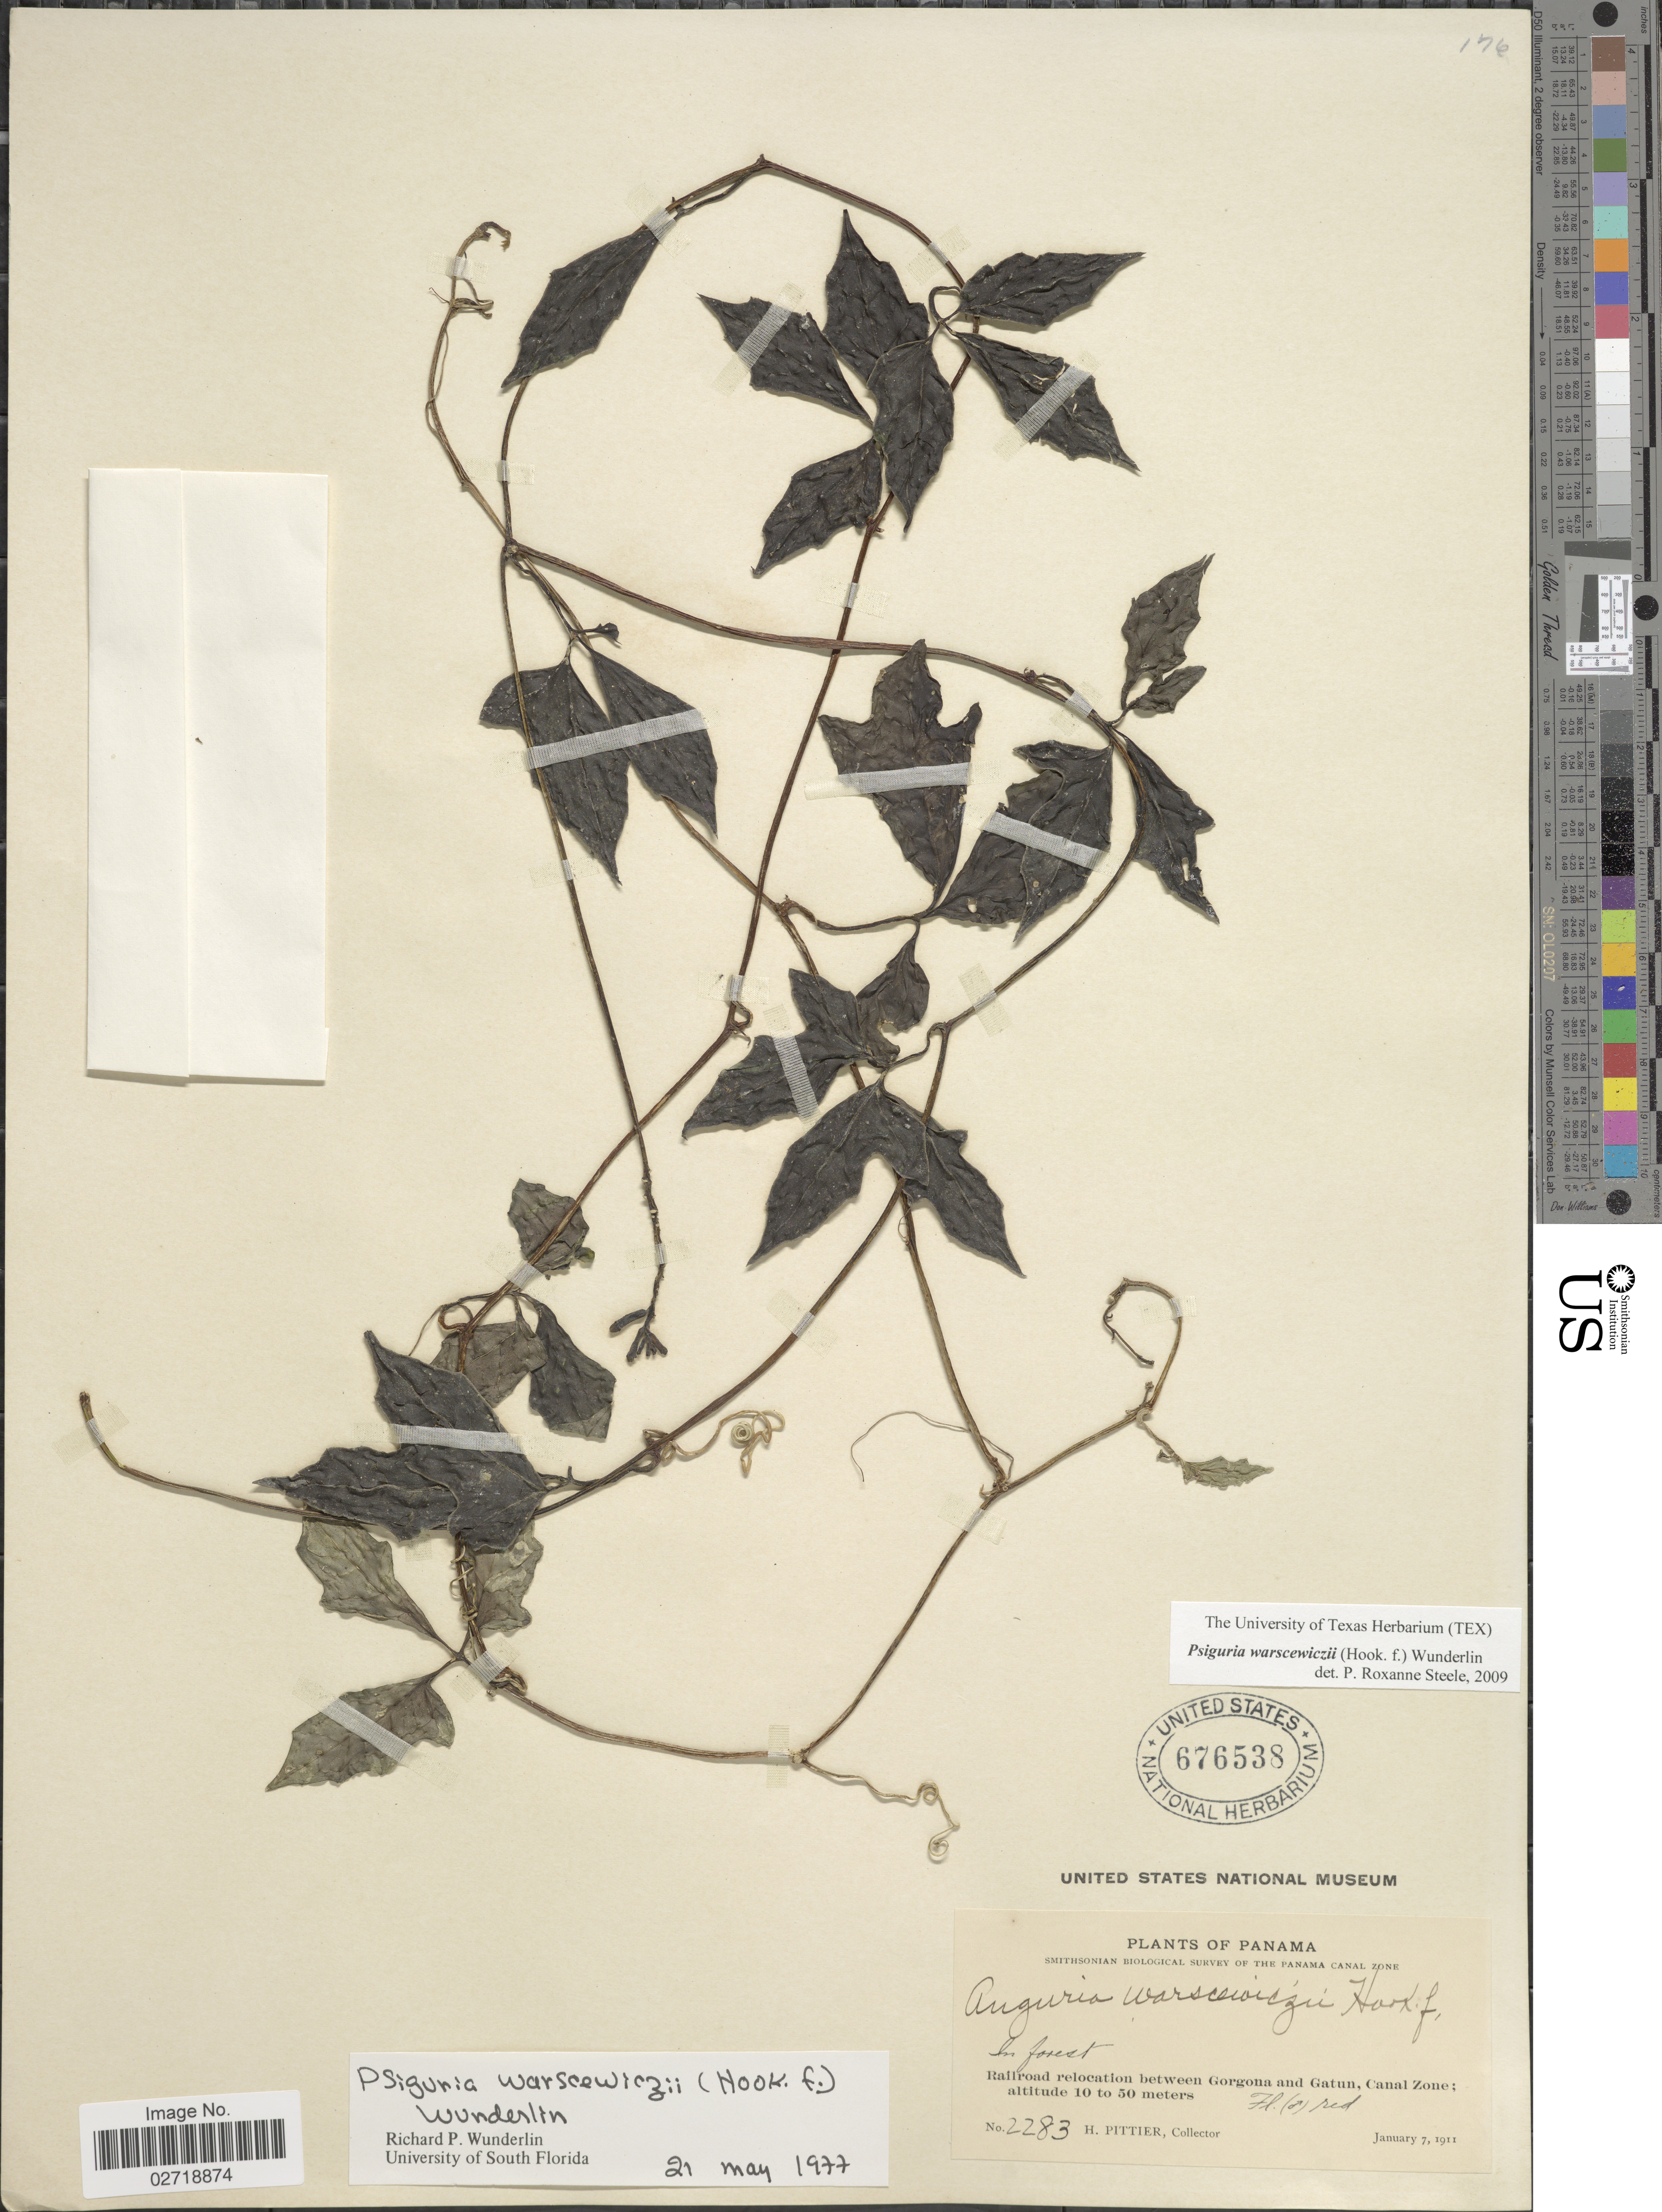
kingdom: Plantae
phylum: Tracheophyta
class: Magnoliopsida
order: Cucurbitales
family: Cucurbitaceae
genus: Psiguria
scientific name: Psiguria warscewiczii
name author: (Hook. f.) Wunderlin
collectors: H. F. Pittier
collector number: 2283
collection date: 1911-01-07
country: Panama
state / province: Colón / Panamá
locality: Railroad relocation between Gorgona and Gatun, Canal Zone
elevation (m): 10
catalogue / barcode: US 676538